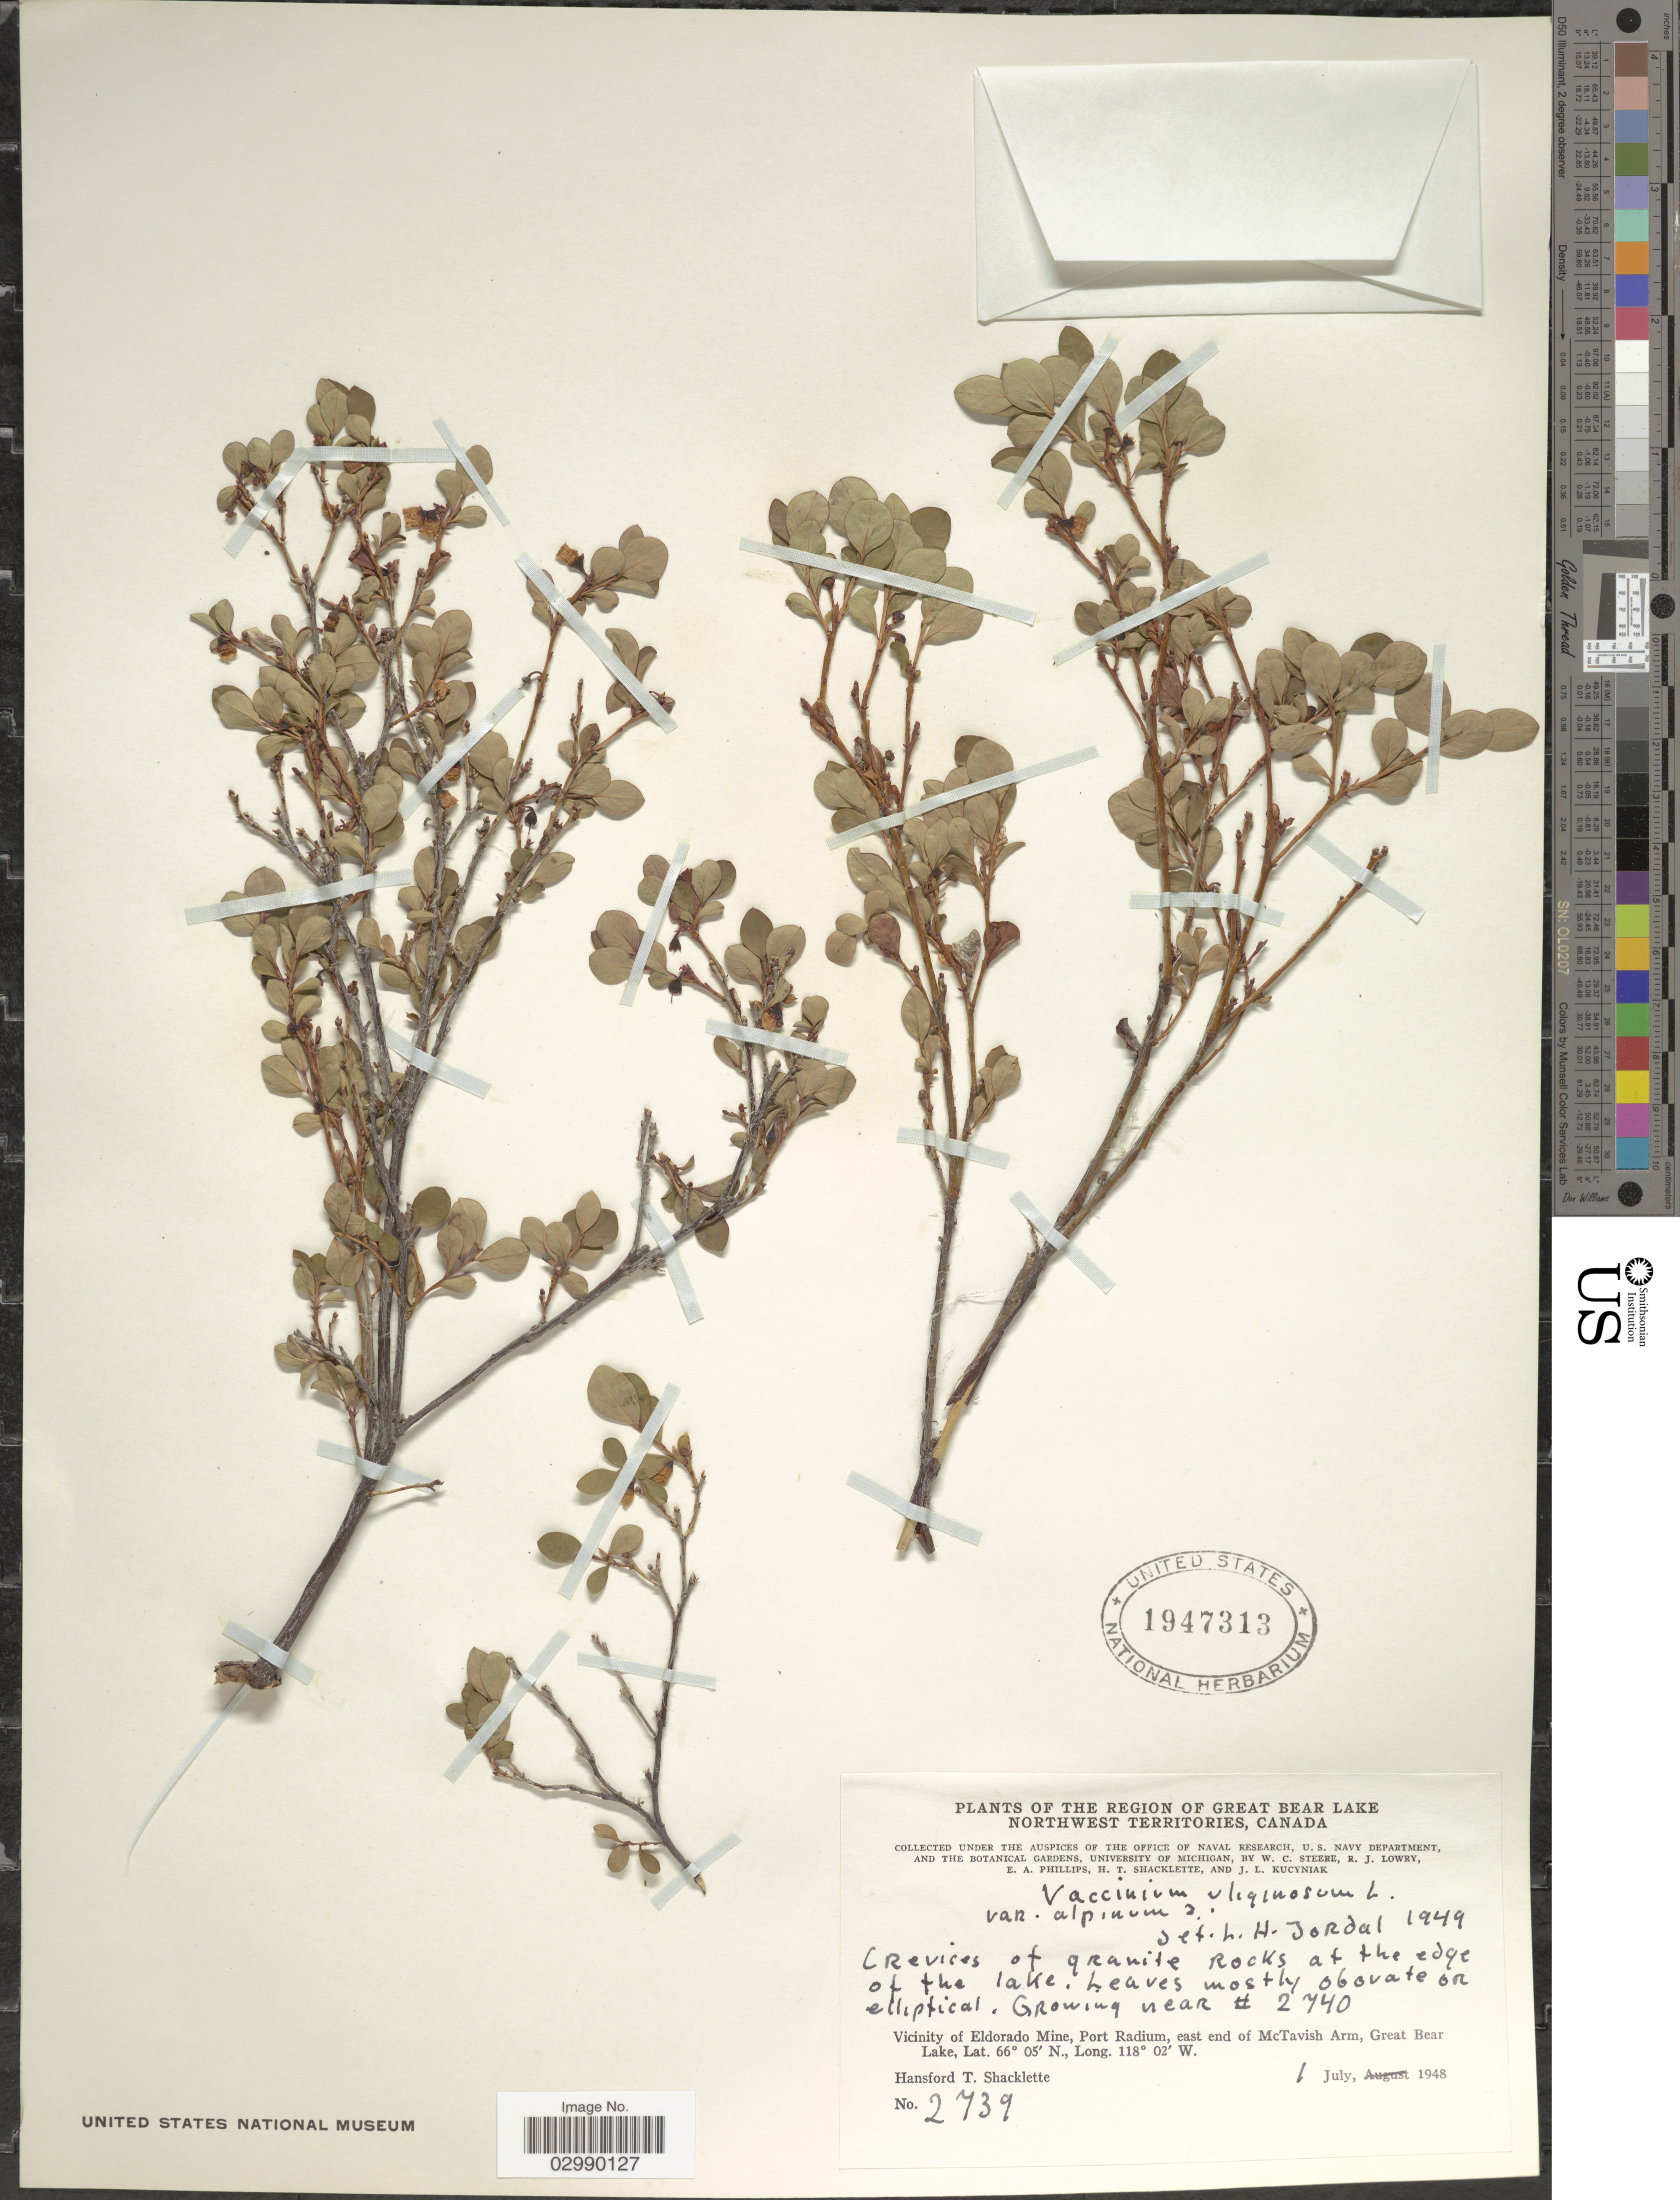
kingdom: Plantae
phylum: Tracheophyta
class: Magnoliopsida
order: Ericales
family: Ericaceae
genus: Vaccinium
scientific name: Vaccinium uliginosum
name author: L.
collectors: H. Shacklette, W. C. Steere, R. Lowry, E. Phillips & J. Kucyniak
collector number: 2739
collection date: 1948-07-01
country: Canada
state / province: Northwest Territories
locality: The Region of Great Bear Lake, Vicinity of Eldorado Mine, Port Radium, east end of McTavish Arm, Great Bear Lake.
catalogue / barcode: US 1947313